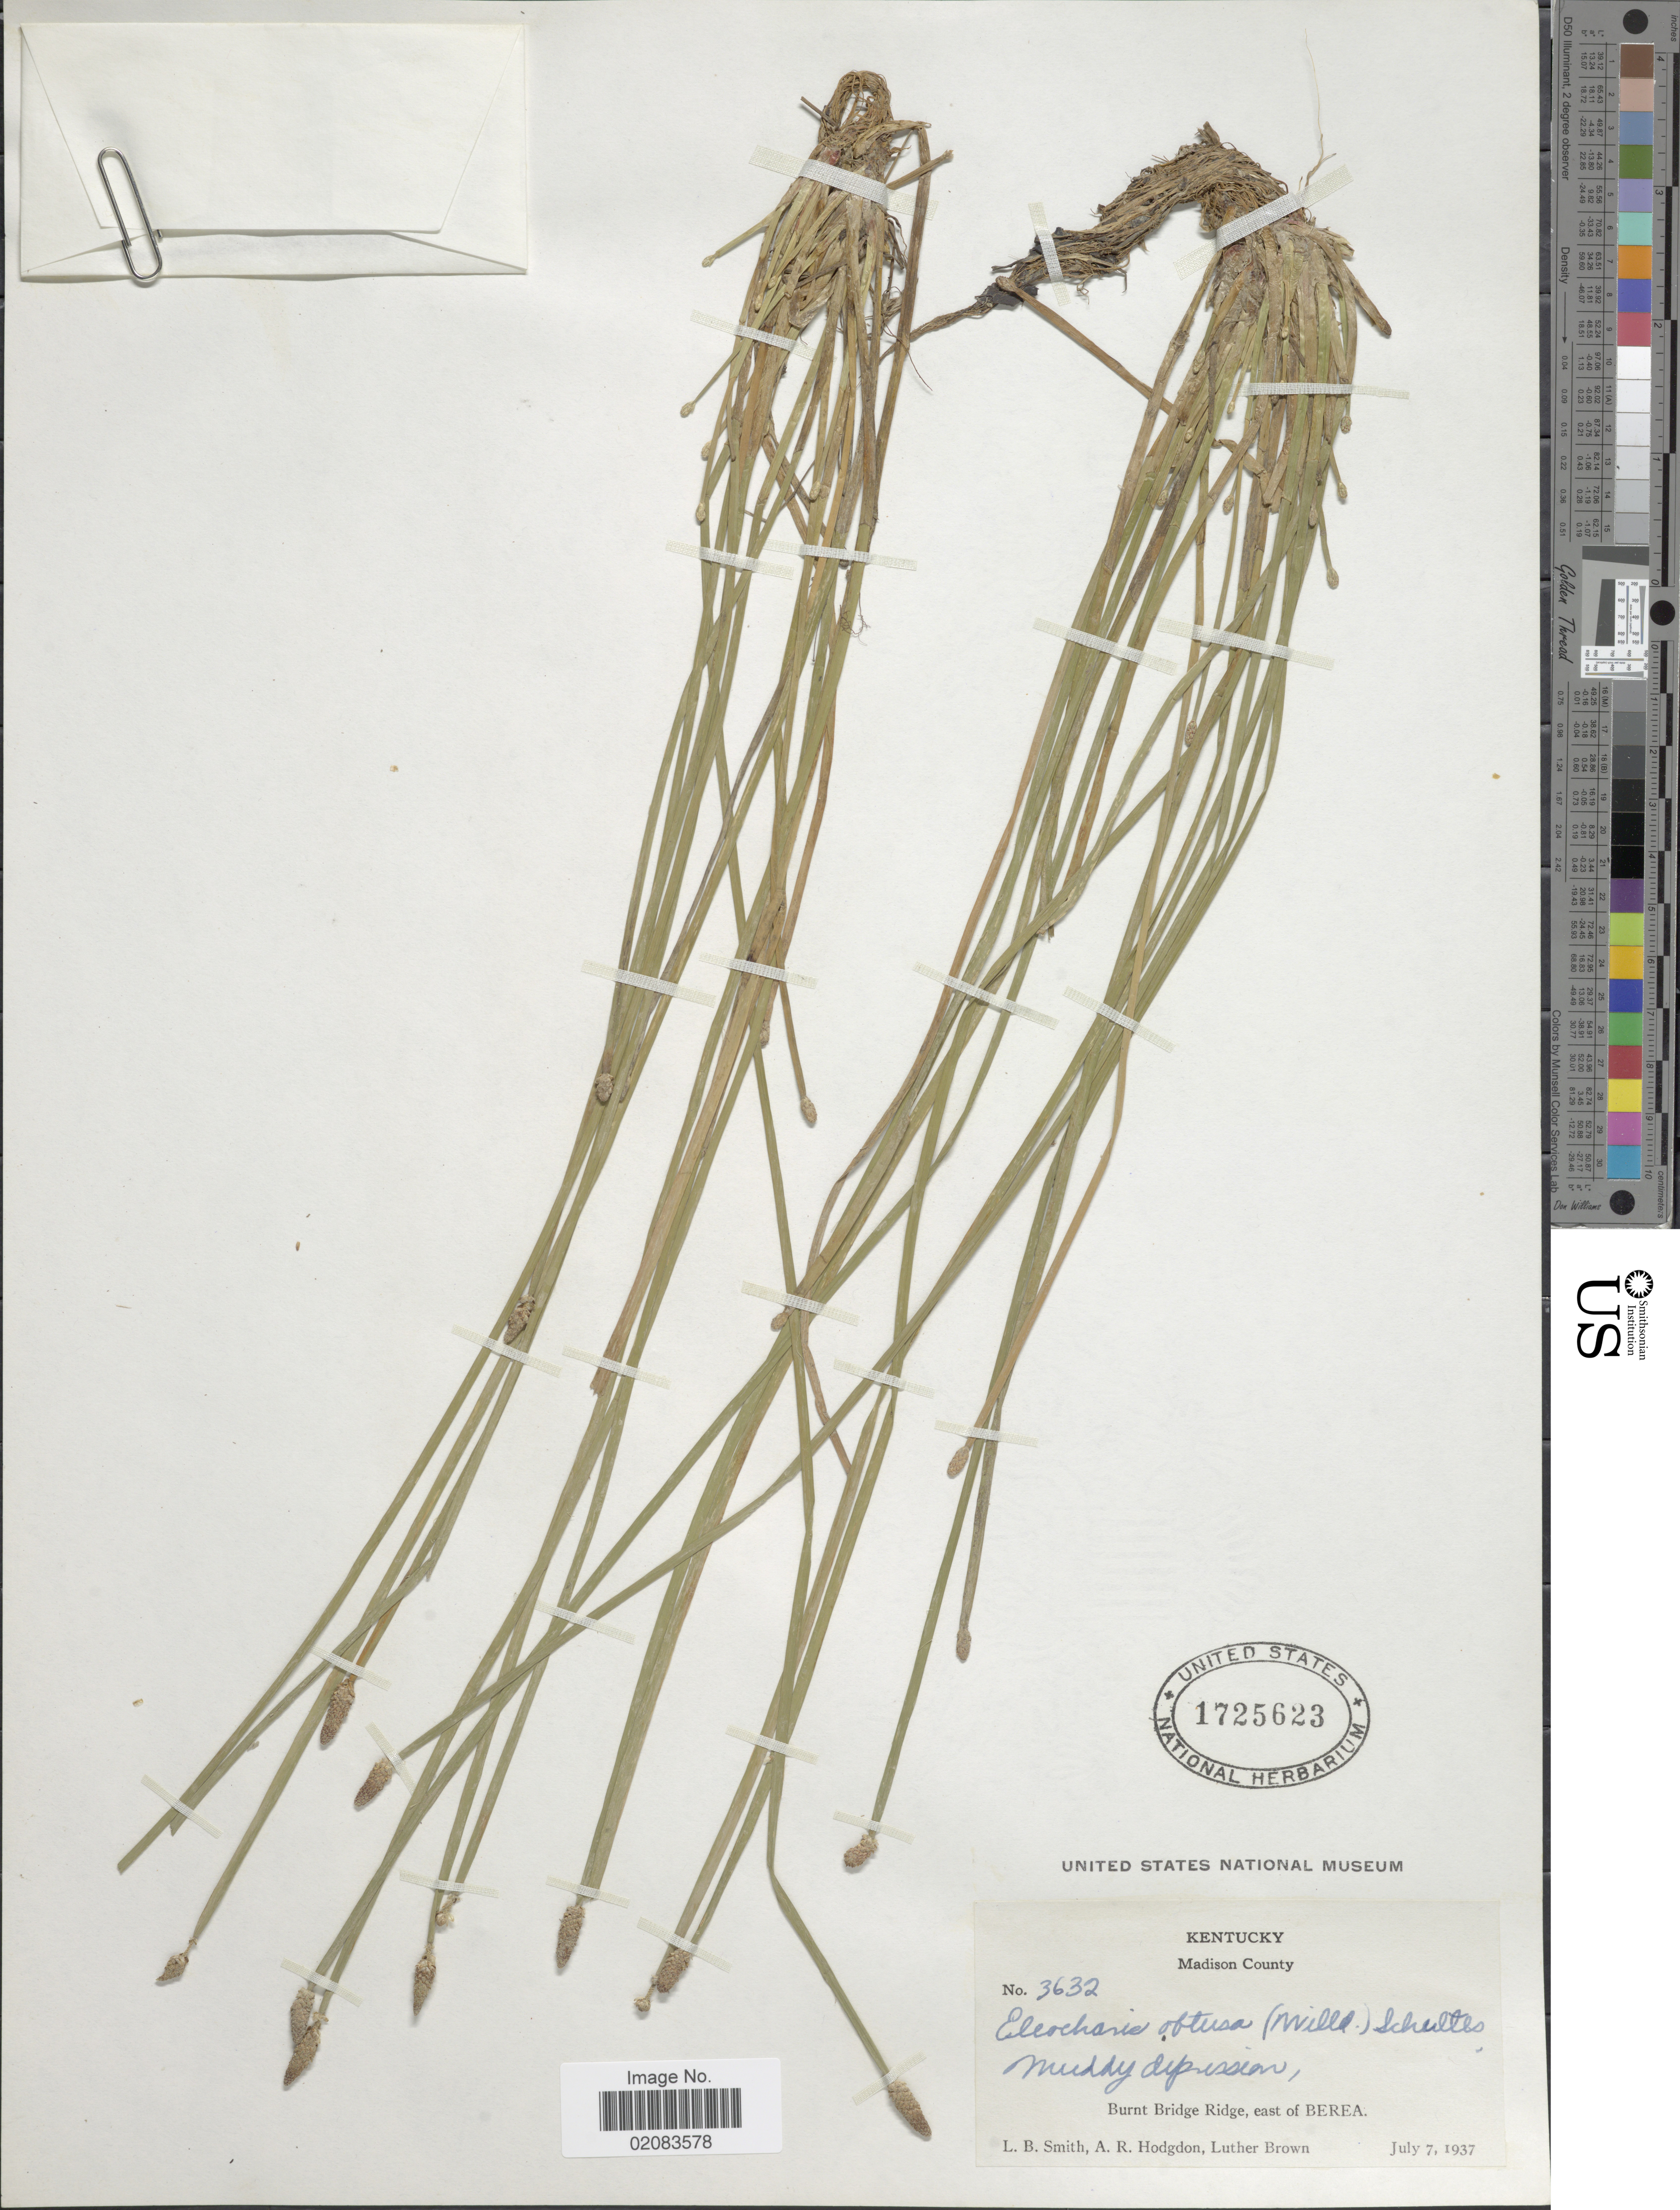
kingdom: Plantae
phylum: Tracheophyta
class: Liliopsida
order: Poales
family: Cyperaceae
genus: Eleocharis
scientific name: Eleocharis obtusa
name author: (Willd.) Schult.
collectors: L. Smith, A. R. Hodgdon & L. Brown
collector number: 3632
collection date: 1937-07-07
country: United States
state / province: Kentucky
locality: Madison County, Burnt Bridge Ridge, east of Berea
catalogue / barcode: US 1725623